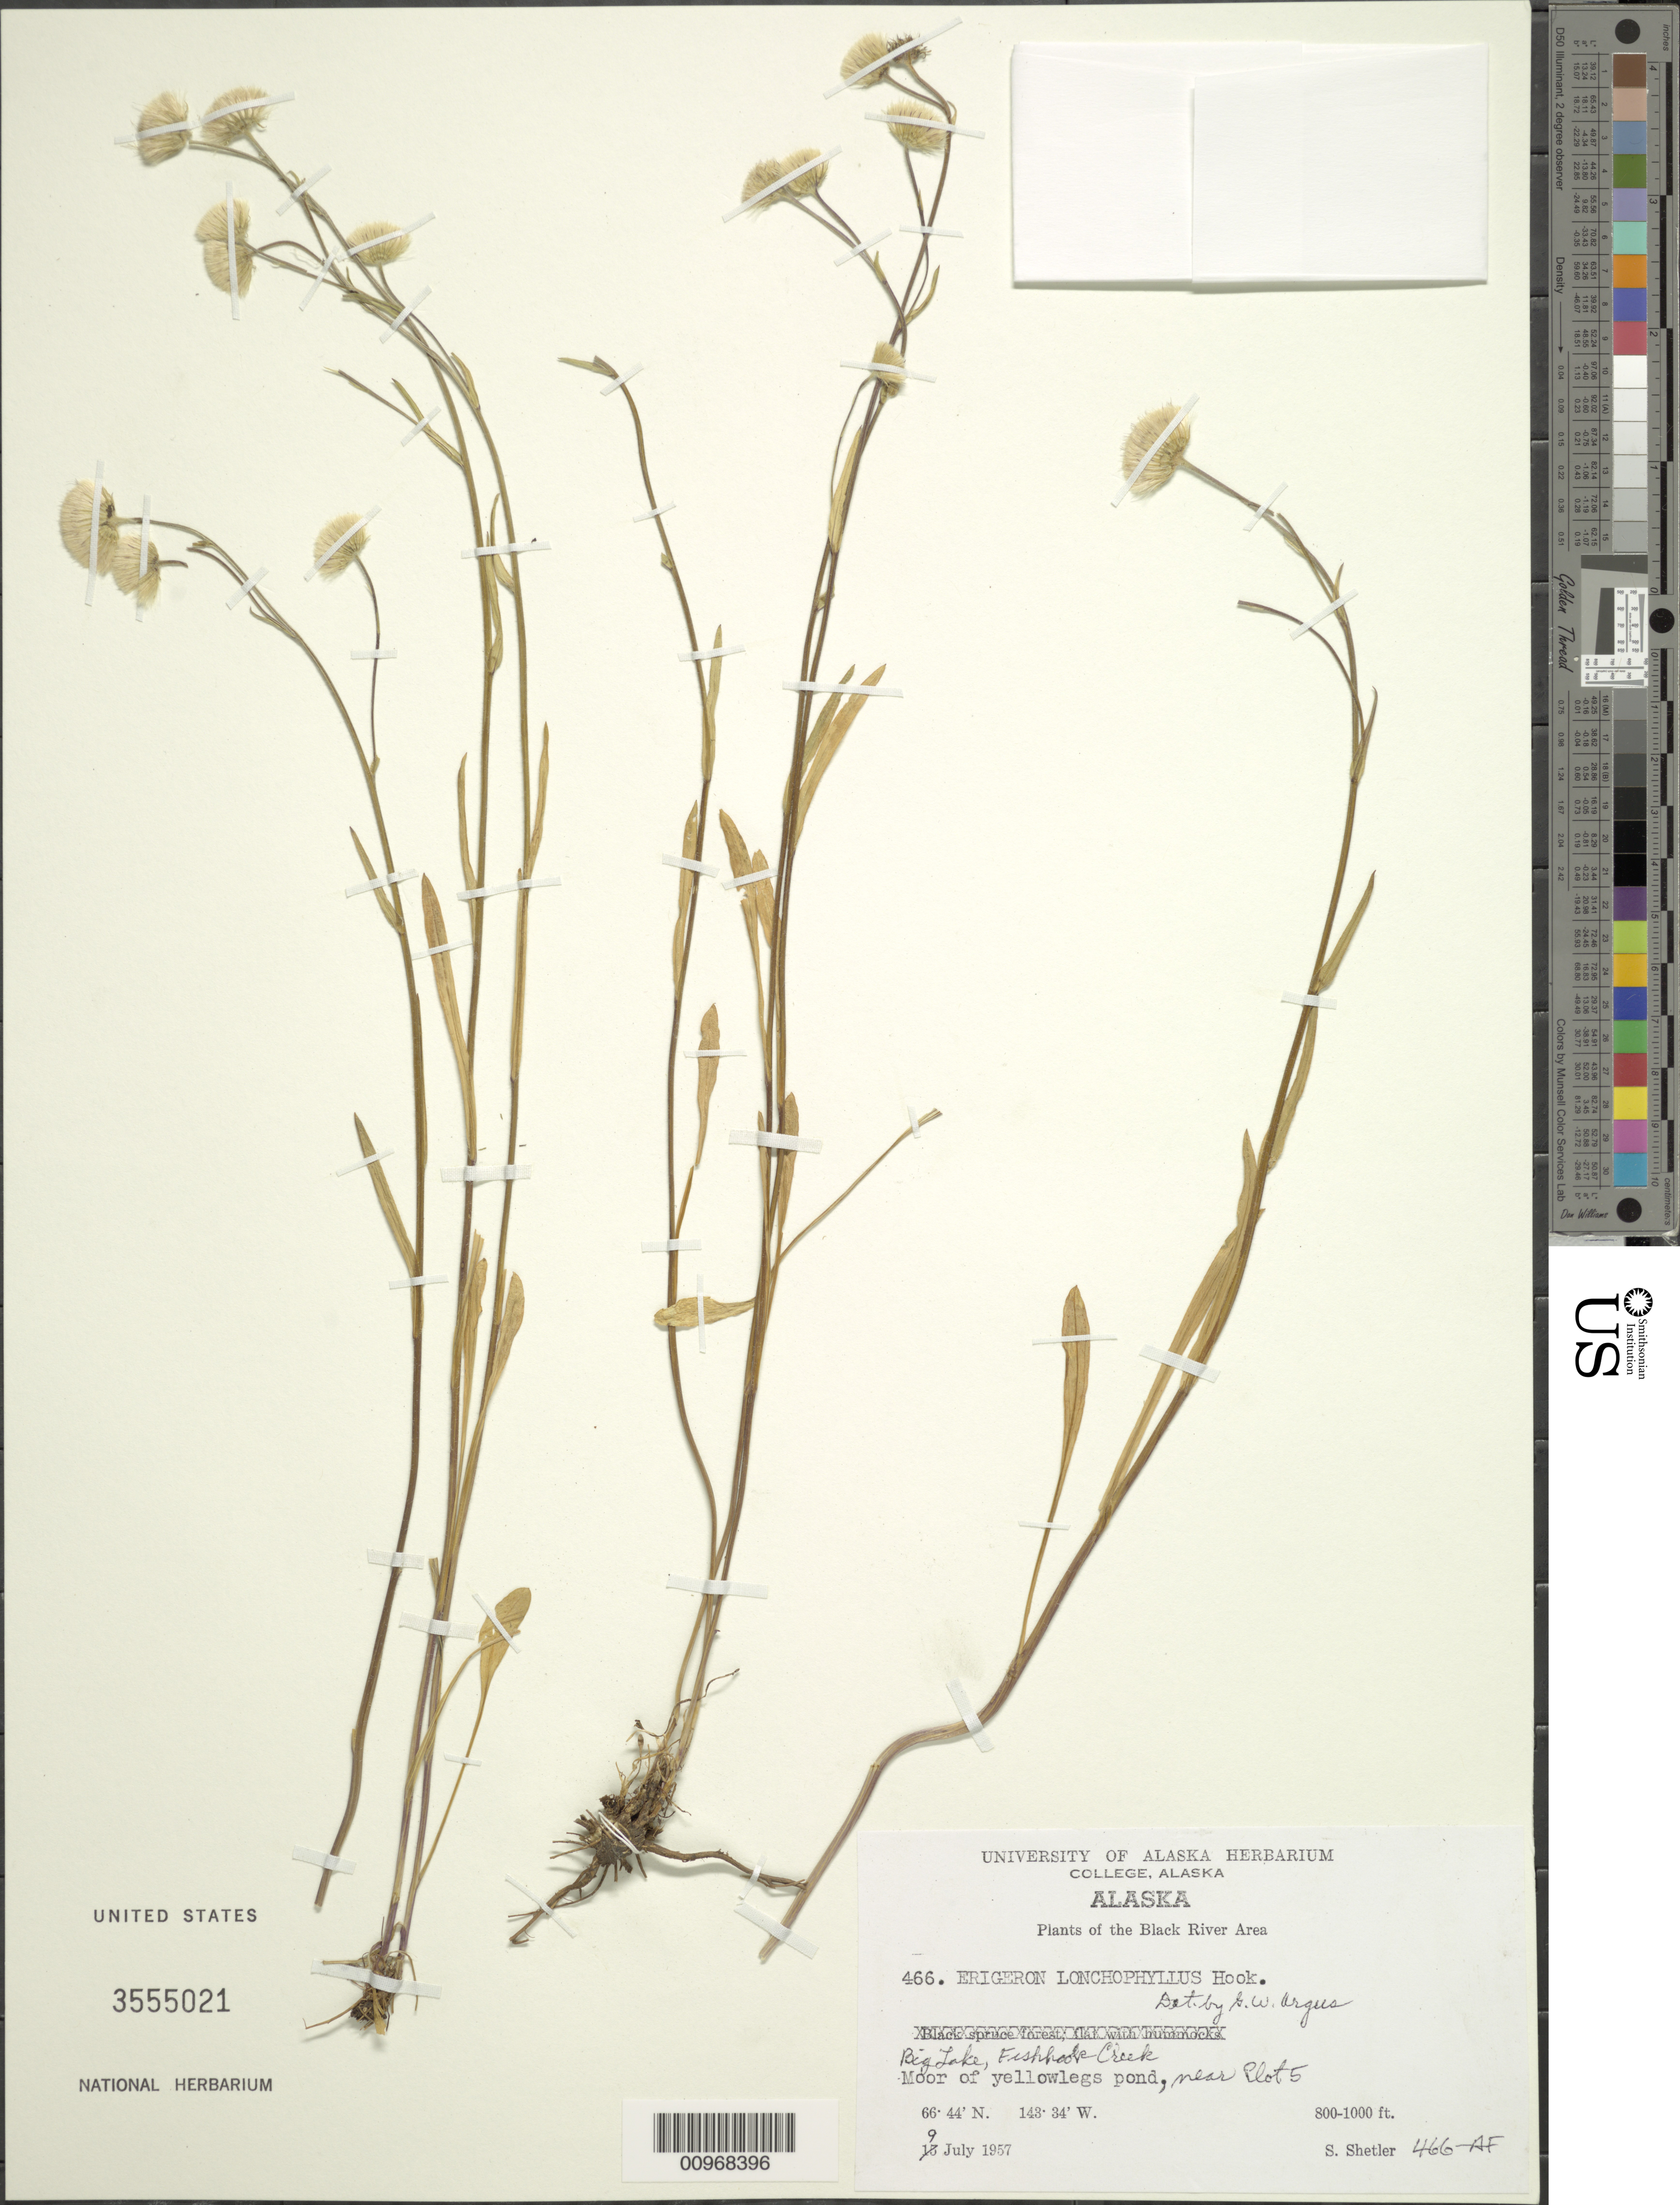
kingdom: Plantae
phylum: Tracheophyta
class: Magnoliopsida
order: Asterales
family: Asteraceae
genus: Erigeron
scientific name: Erigeron lonchophyllus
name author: Hook.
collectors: S. Shetler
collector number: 466-AF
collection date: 1957-07-09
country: United States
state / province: Alaska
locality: Black River Area, Big Lake, Fishhook Creek, Moor of yellowlegs pond, near Plot 5.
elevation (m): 244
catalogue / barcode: US 3555021